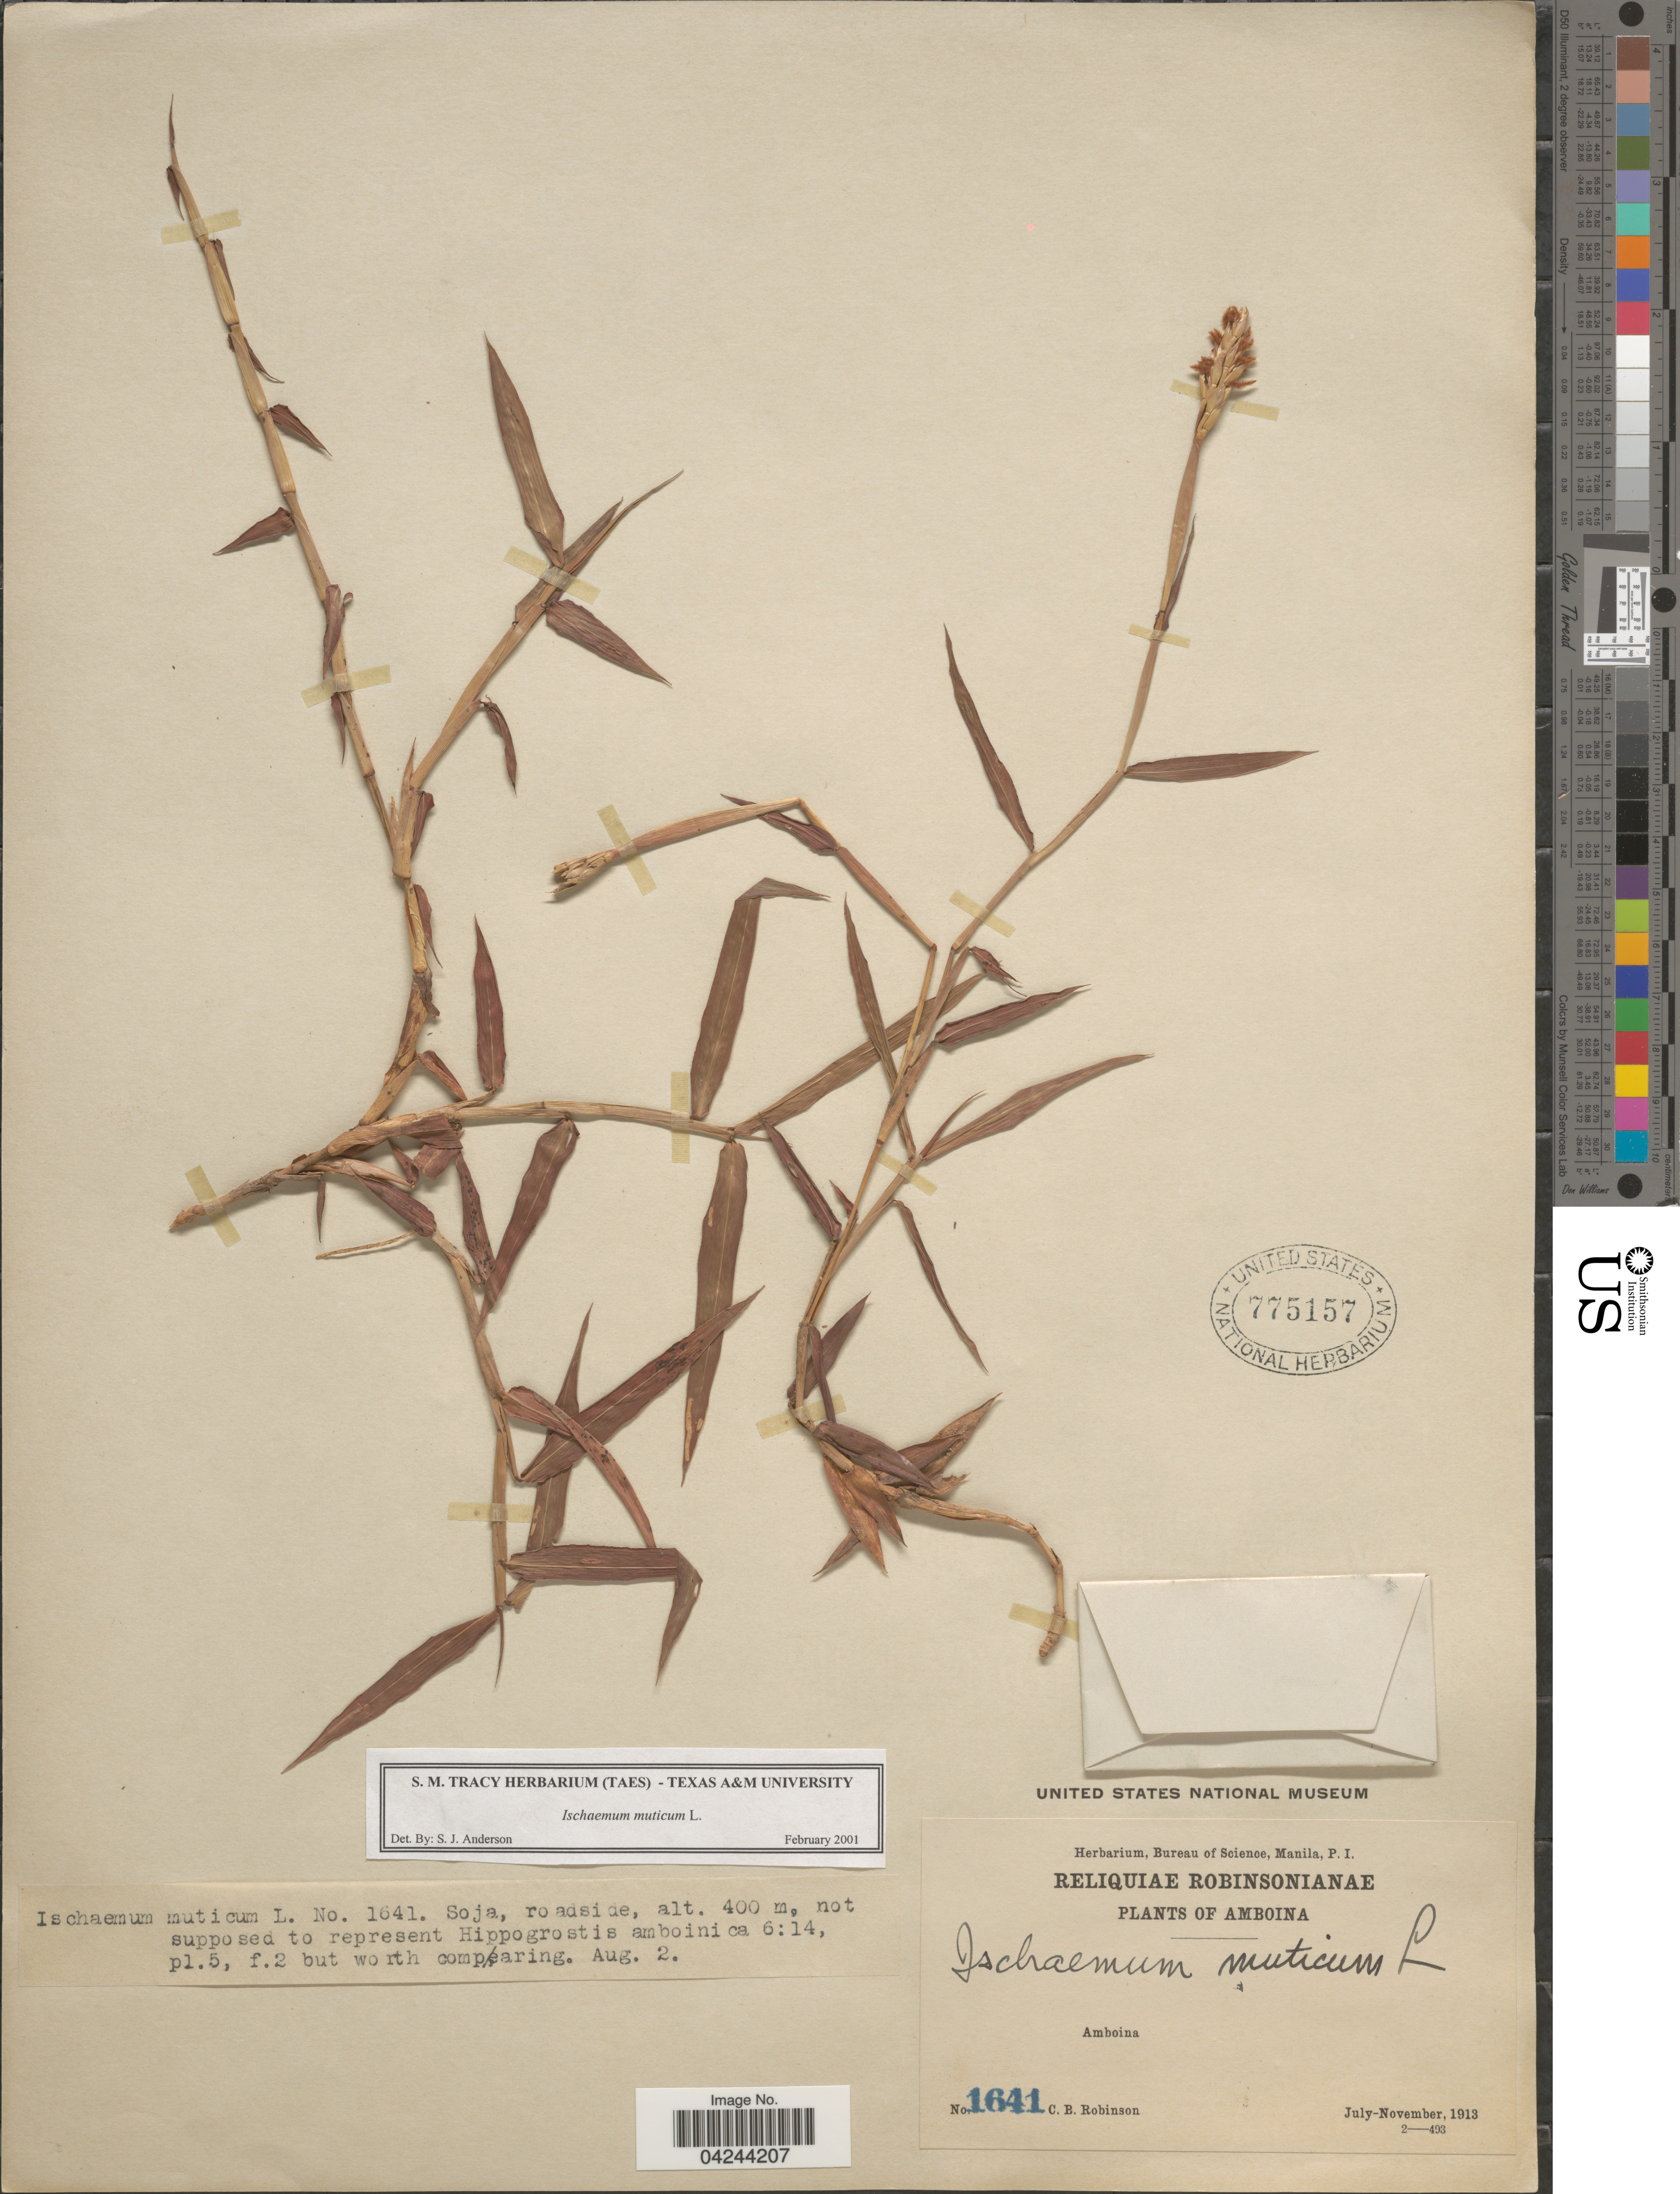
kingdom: Plantae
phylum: Tracheophyta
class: Liliopsida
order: Poales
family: Poaceae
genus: Ischaemum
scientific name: Ischaemum muticum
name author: L.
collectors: C. Robinson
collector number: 1641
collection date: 1913-07/1913-11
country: Indonesia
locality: Amboina.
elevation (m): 400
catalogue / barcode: US 775157